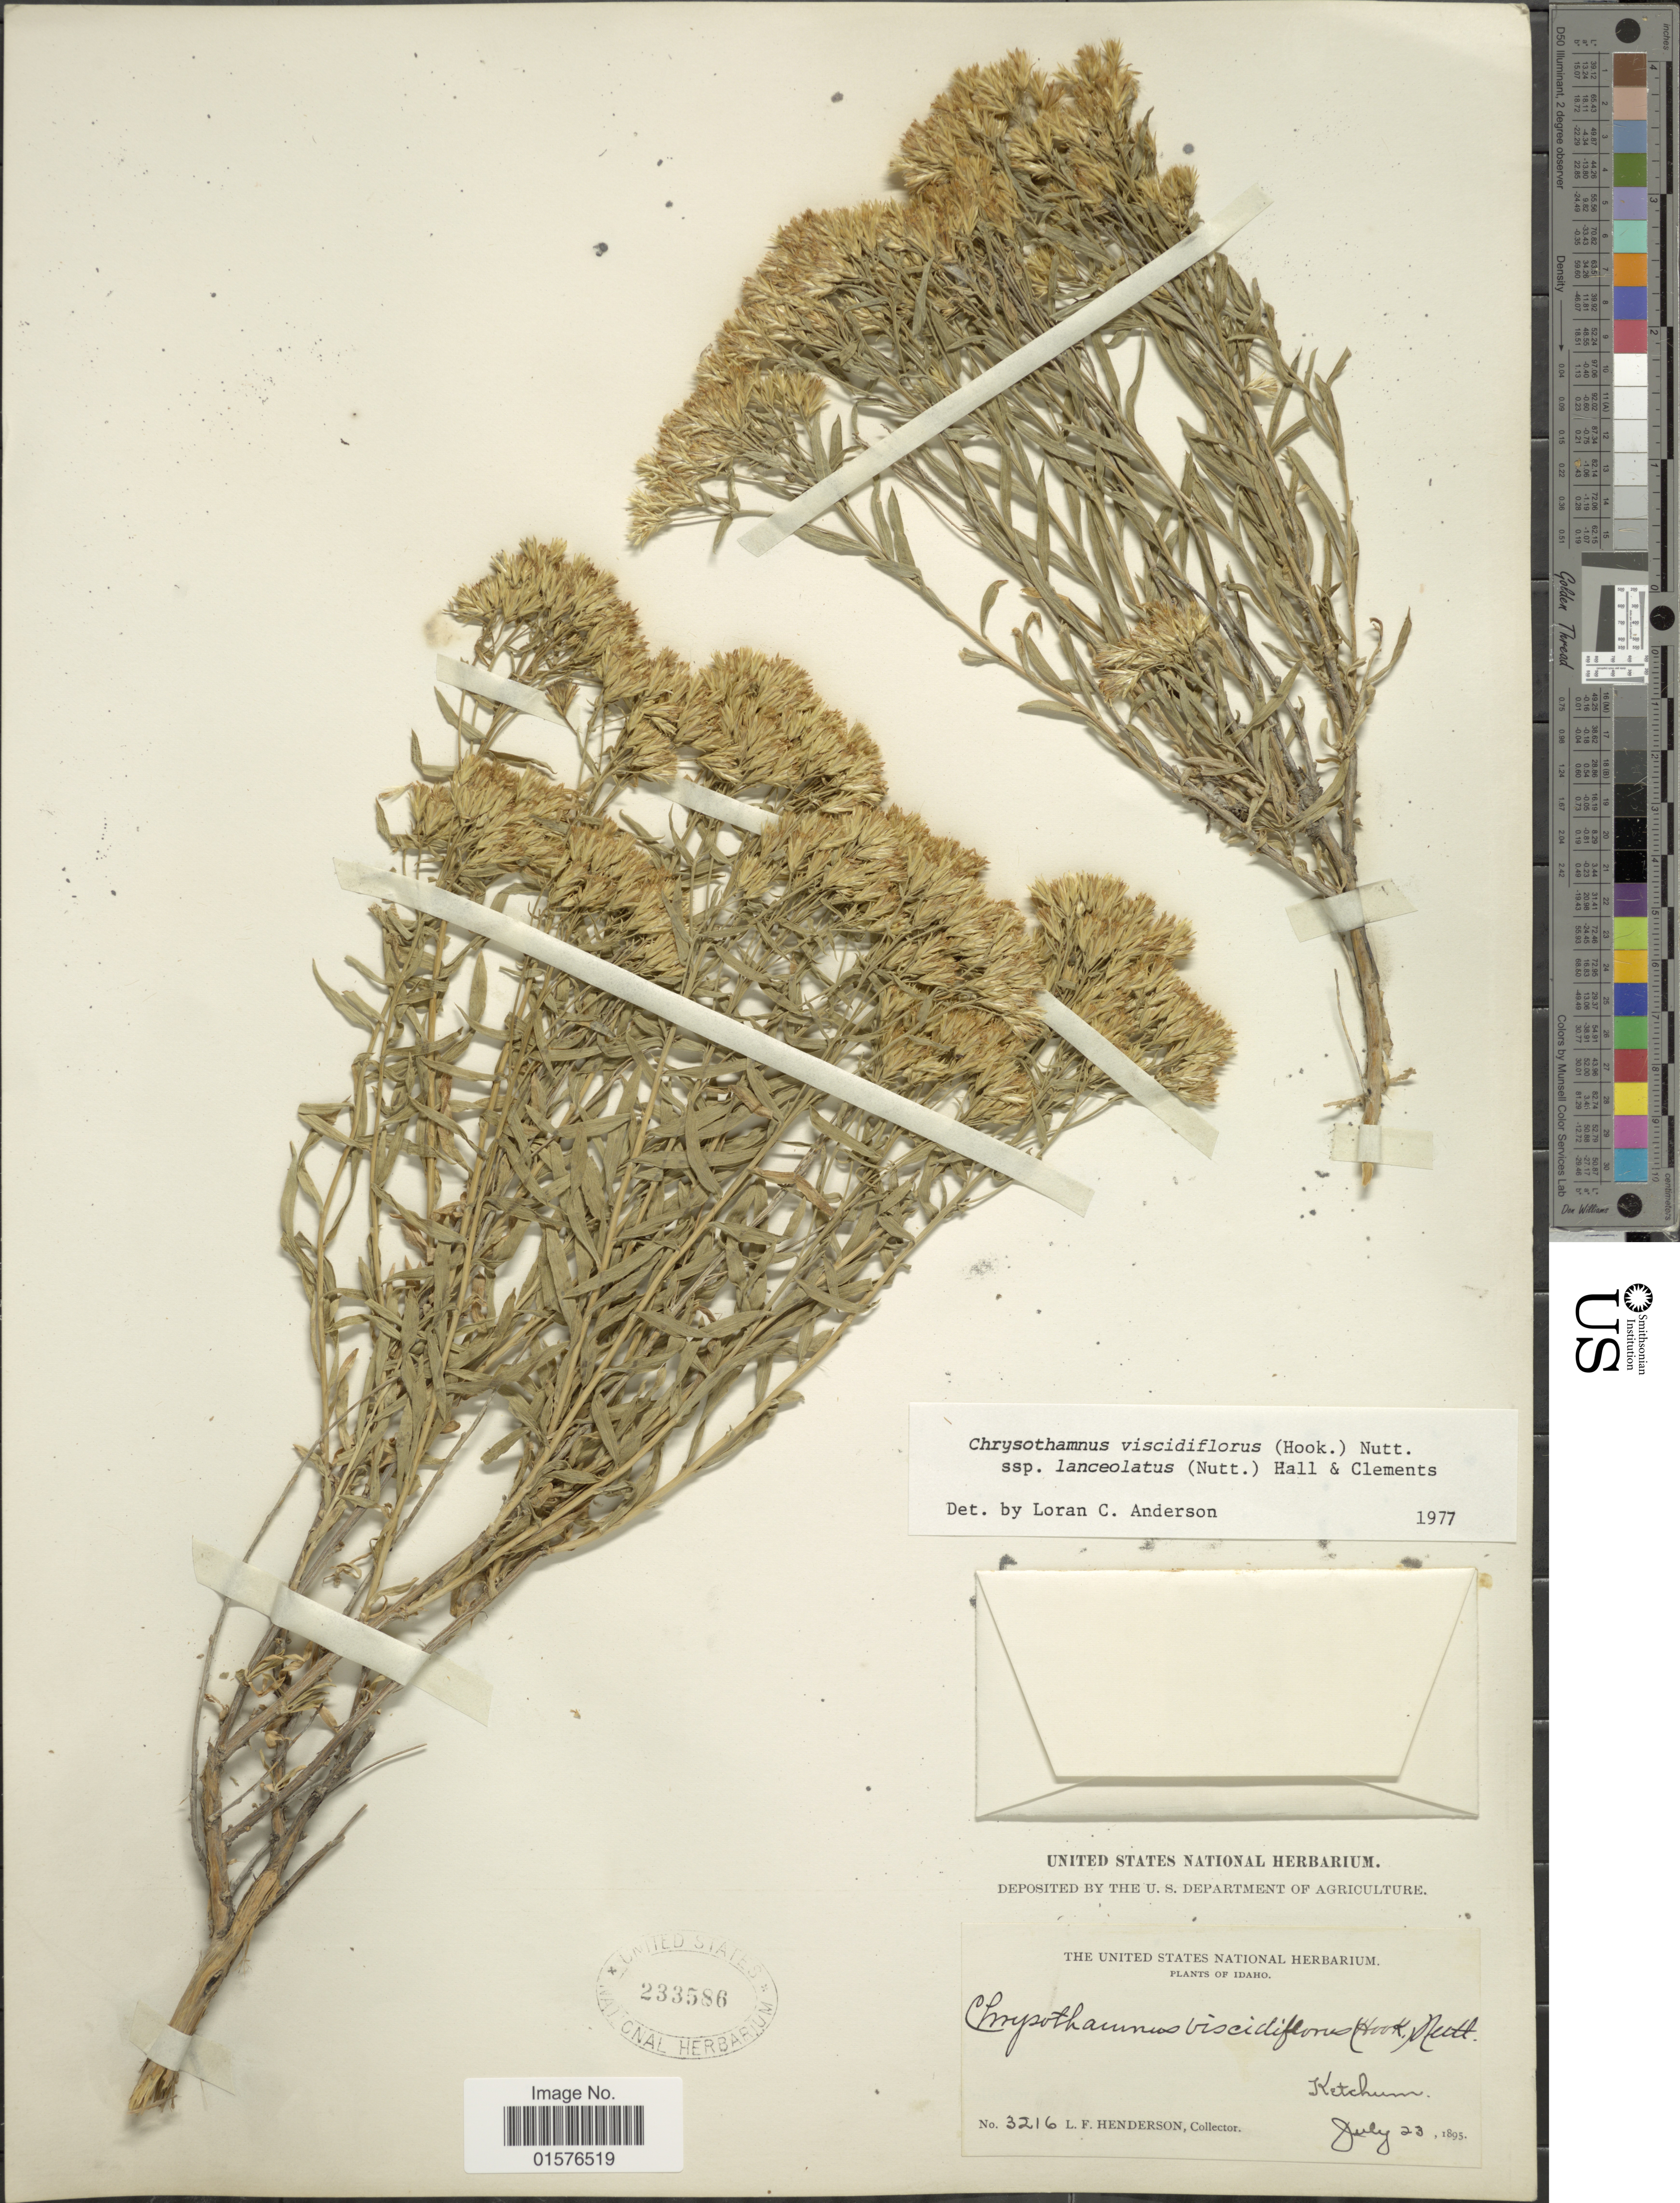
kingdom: Plantae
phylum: Tracheophyta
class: Magnoliopsida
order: Asterales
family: Asteraceae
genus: Chrysothamnus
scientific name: Chrysothamnus viscidiflorus subsp. lanceolatus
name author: (Nutt.) H.M. Hall & Clem.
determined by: Urbatsch, Lowell E., Curator (LSU), Louisiana State University (UNITED STATES)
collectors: L. Henderson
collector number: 3216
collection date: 1895-07-23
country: United States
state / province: Idaho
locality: Ketchum.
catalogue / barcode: US 233586